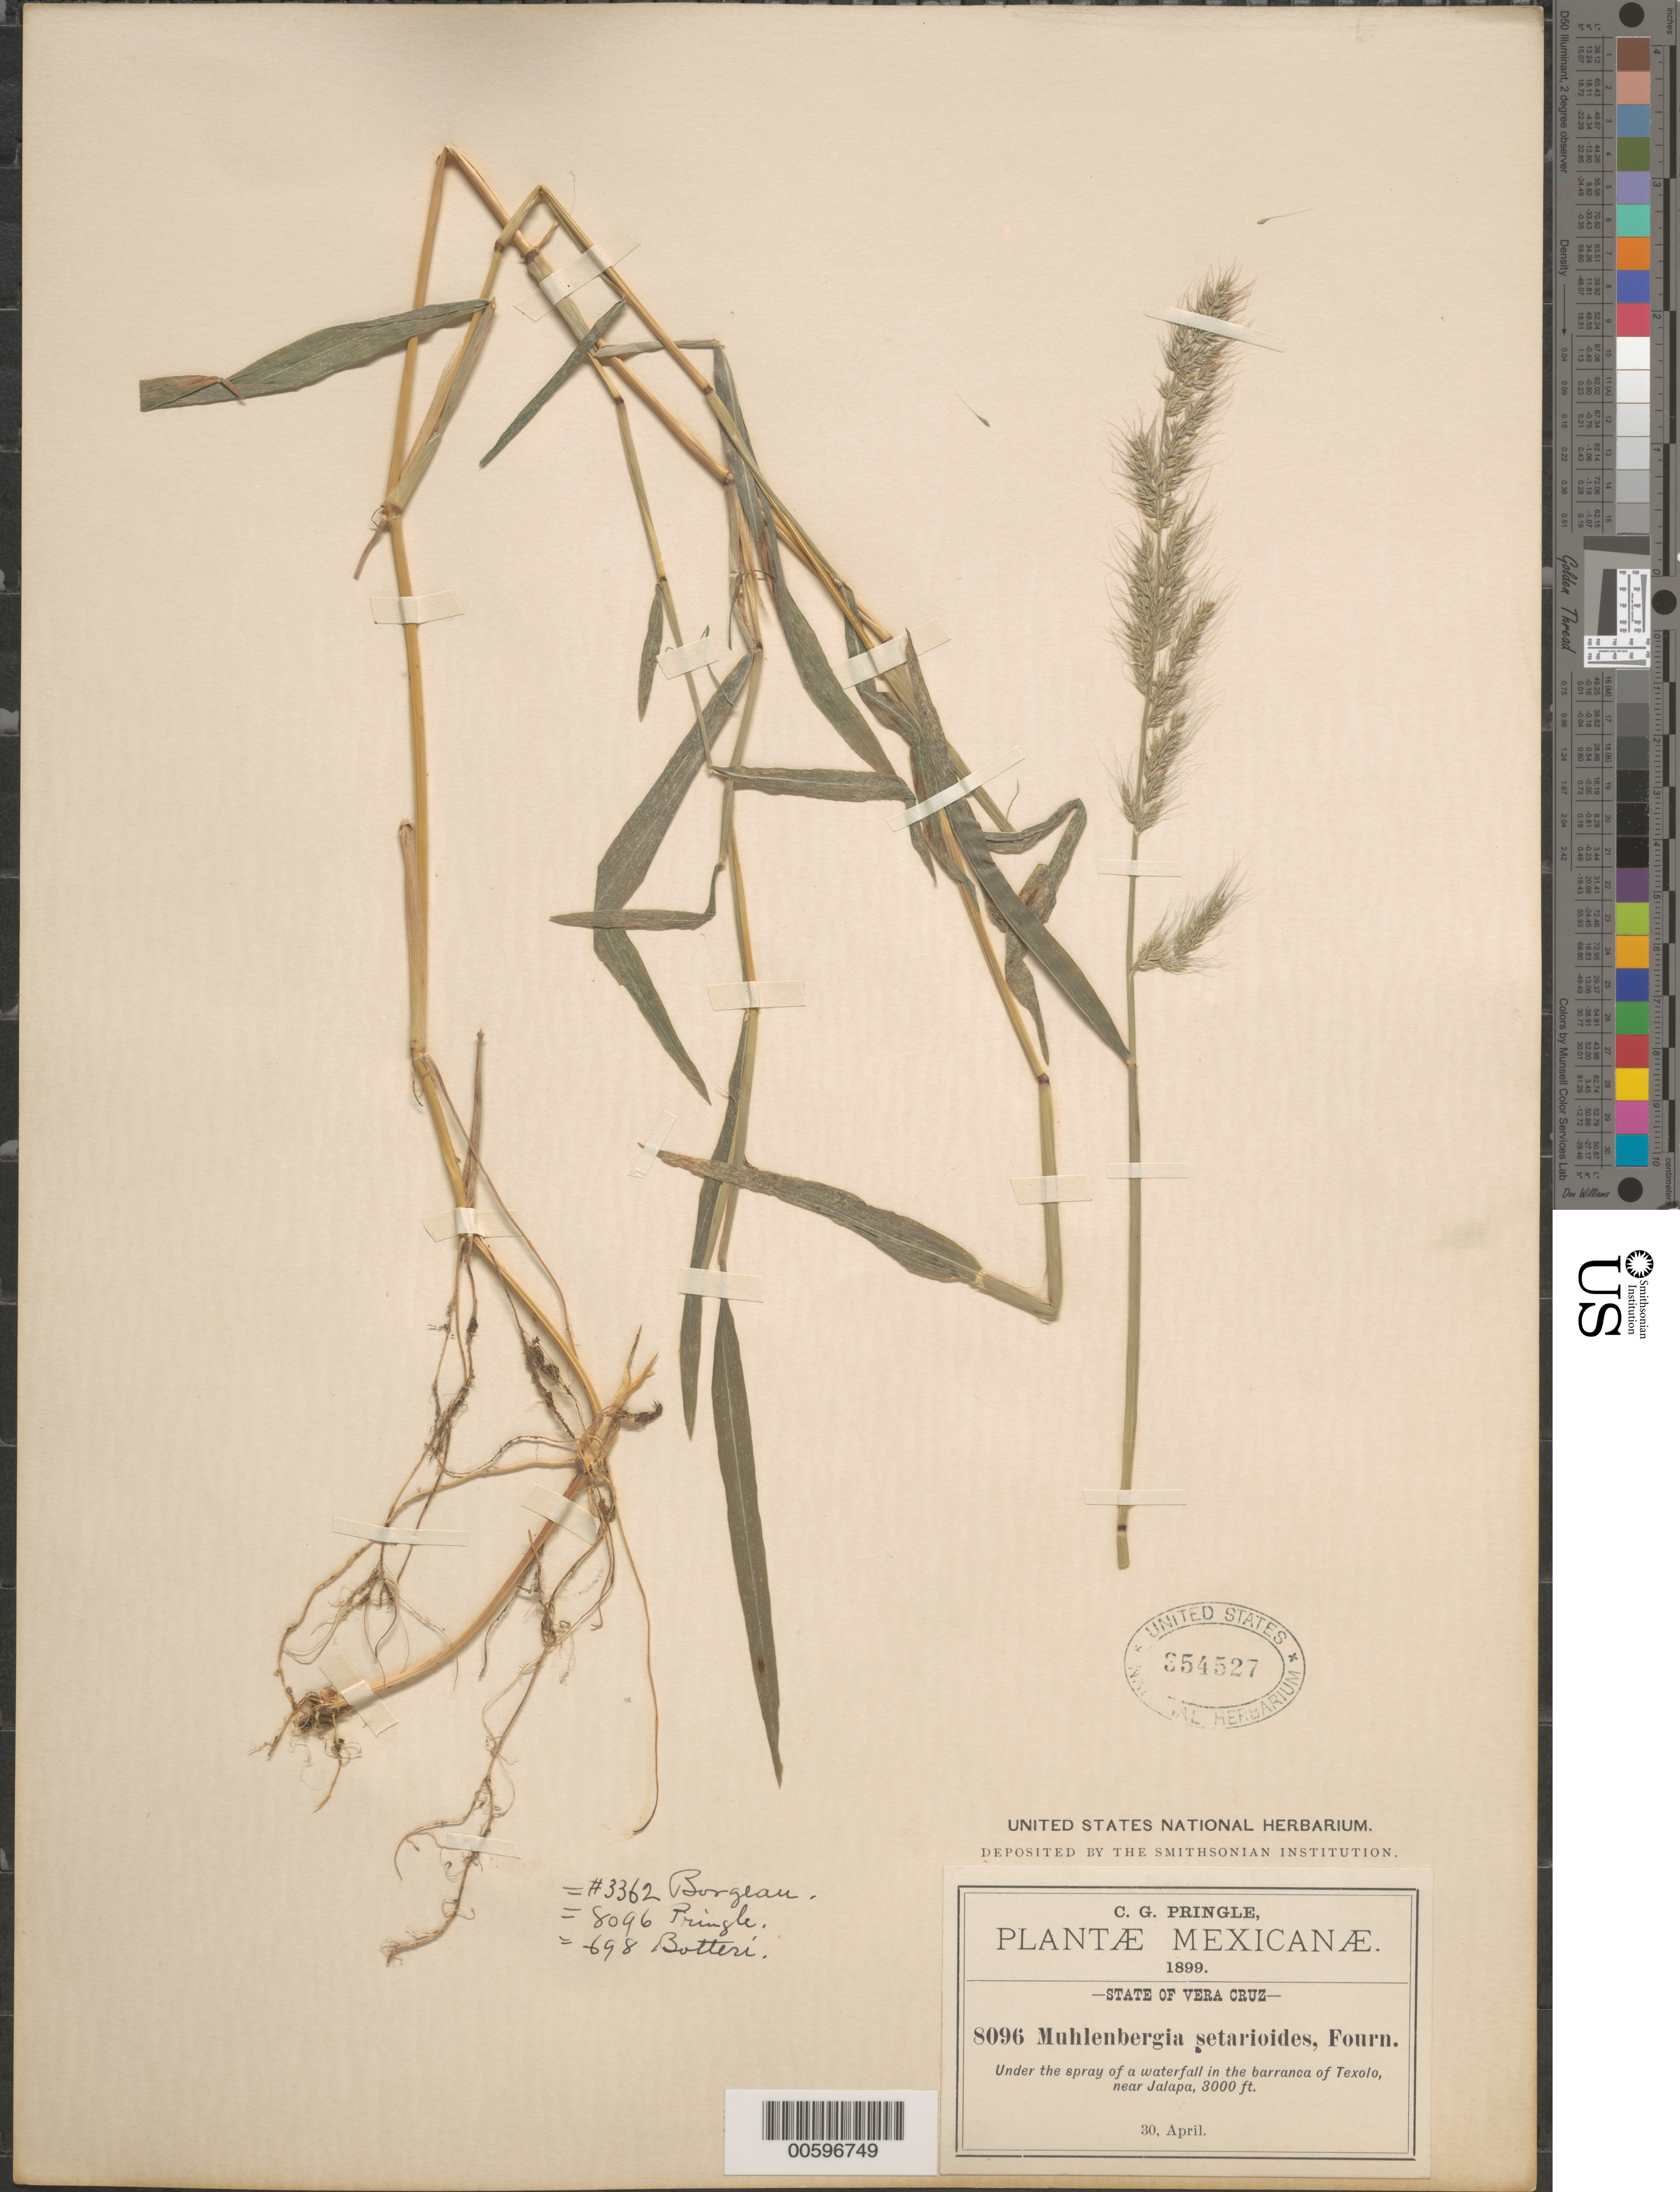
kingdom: Plantae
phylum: Tracheophyta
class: Liliopsida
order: Poales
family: Poaceae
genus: Muhlenbergia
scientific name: Muhlenbergia setarioides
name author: E. Fourn.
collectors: C. G. Pringle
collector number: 8096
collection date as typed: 30 Apr 1899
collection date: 1899-04-30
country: Mexico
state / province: Veracruz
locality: In the barranca of Texolo, near Jalapa.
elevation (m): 914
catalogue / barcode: US 354527